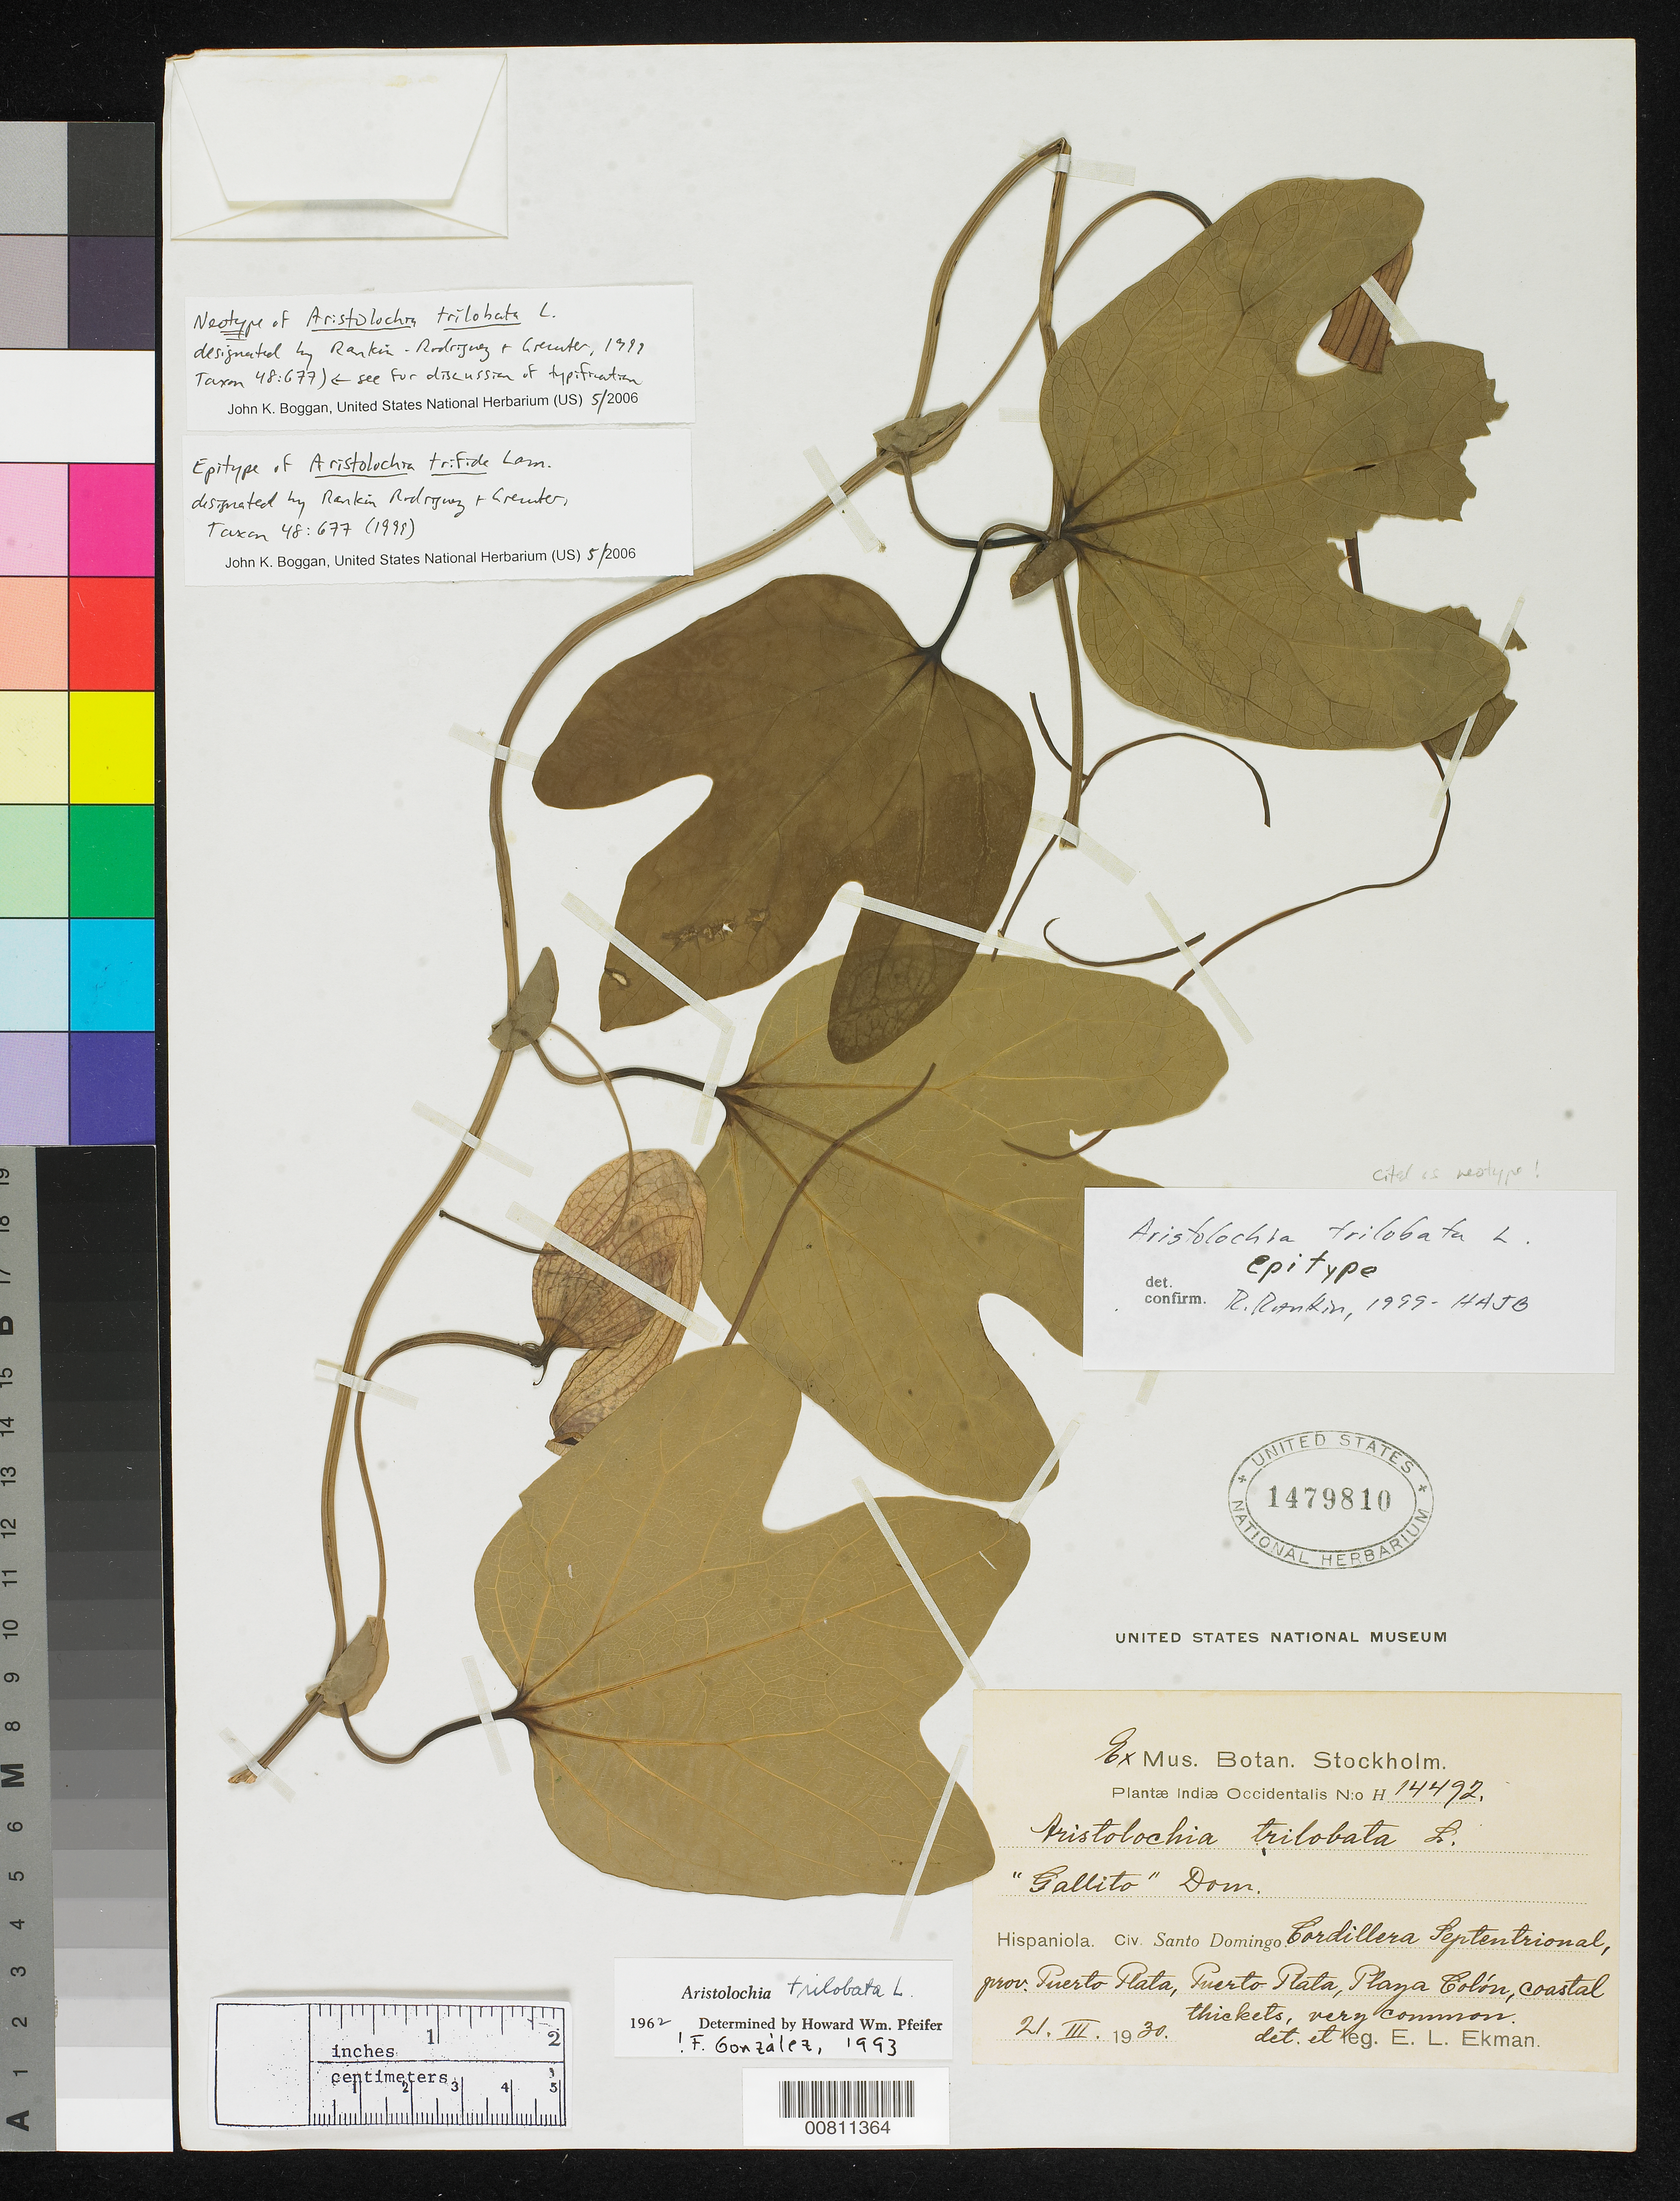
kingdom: Plantae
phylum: Tracheophyta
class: Magnoliopsida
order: Piperales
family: Aristolochiaceae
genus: Aristolochia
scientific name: Aristolochia trilobata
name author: L.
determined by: Rankin Rodriguez, Rosa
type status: Epitype; Neotype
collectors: E. L. Ekman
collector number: H14492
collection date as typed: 21 Mar 1930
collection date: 1930-03-21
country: Dominican Republic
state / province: Puerto Plata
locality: Hispaniola. Civ. Santo Domingo. Cordillera Septentrional, prov. Puerto Plata, Puerto Plata, Playa Colón.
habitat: Coastal thickets.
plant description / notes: See lectotypification reference for discussion of typification.; Also an epitype of Aristolochia trifida Lam.; See epitypification reference for discussion of typification.; Also a neotype of Aristolochia trilobata L.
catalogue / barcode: US 1479810